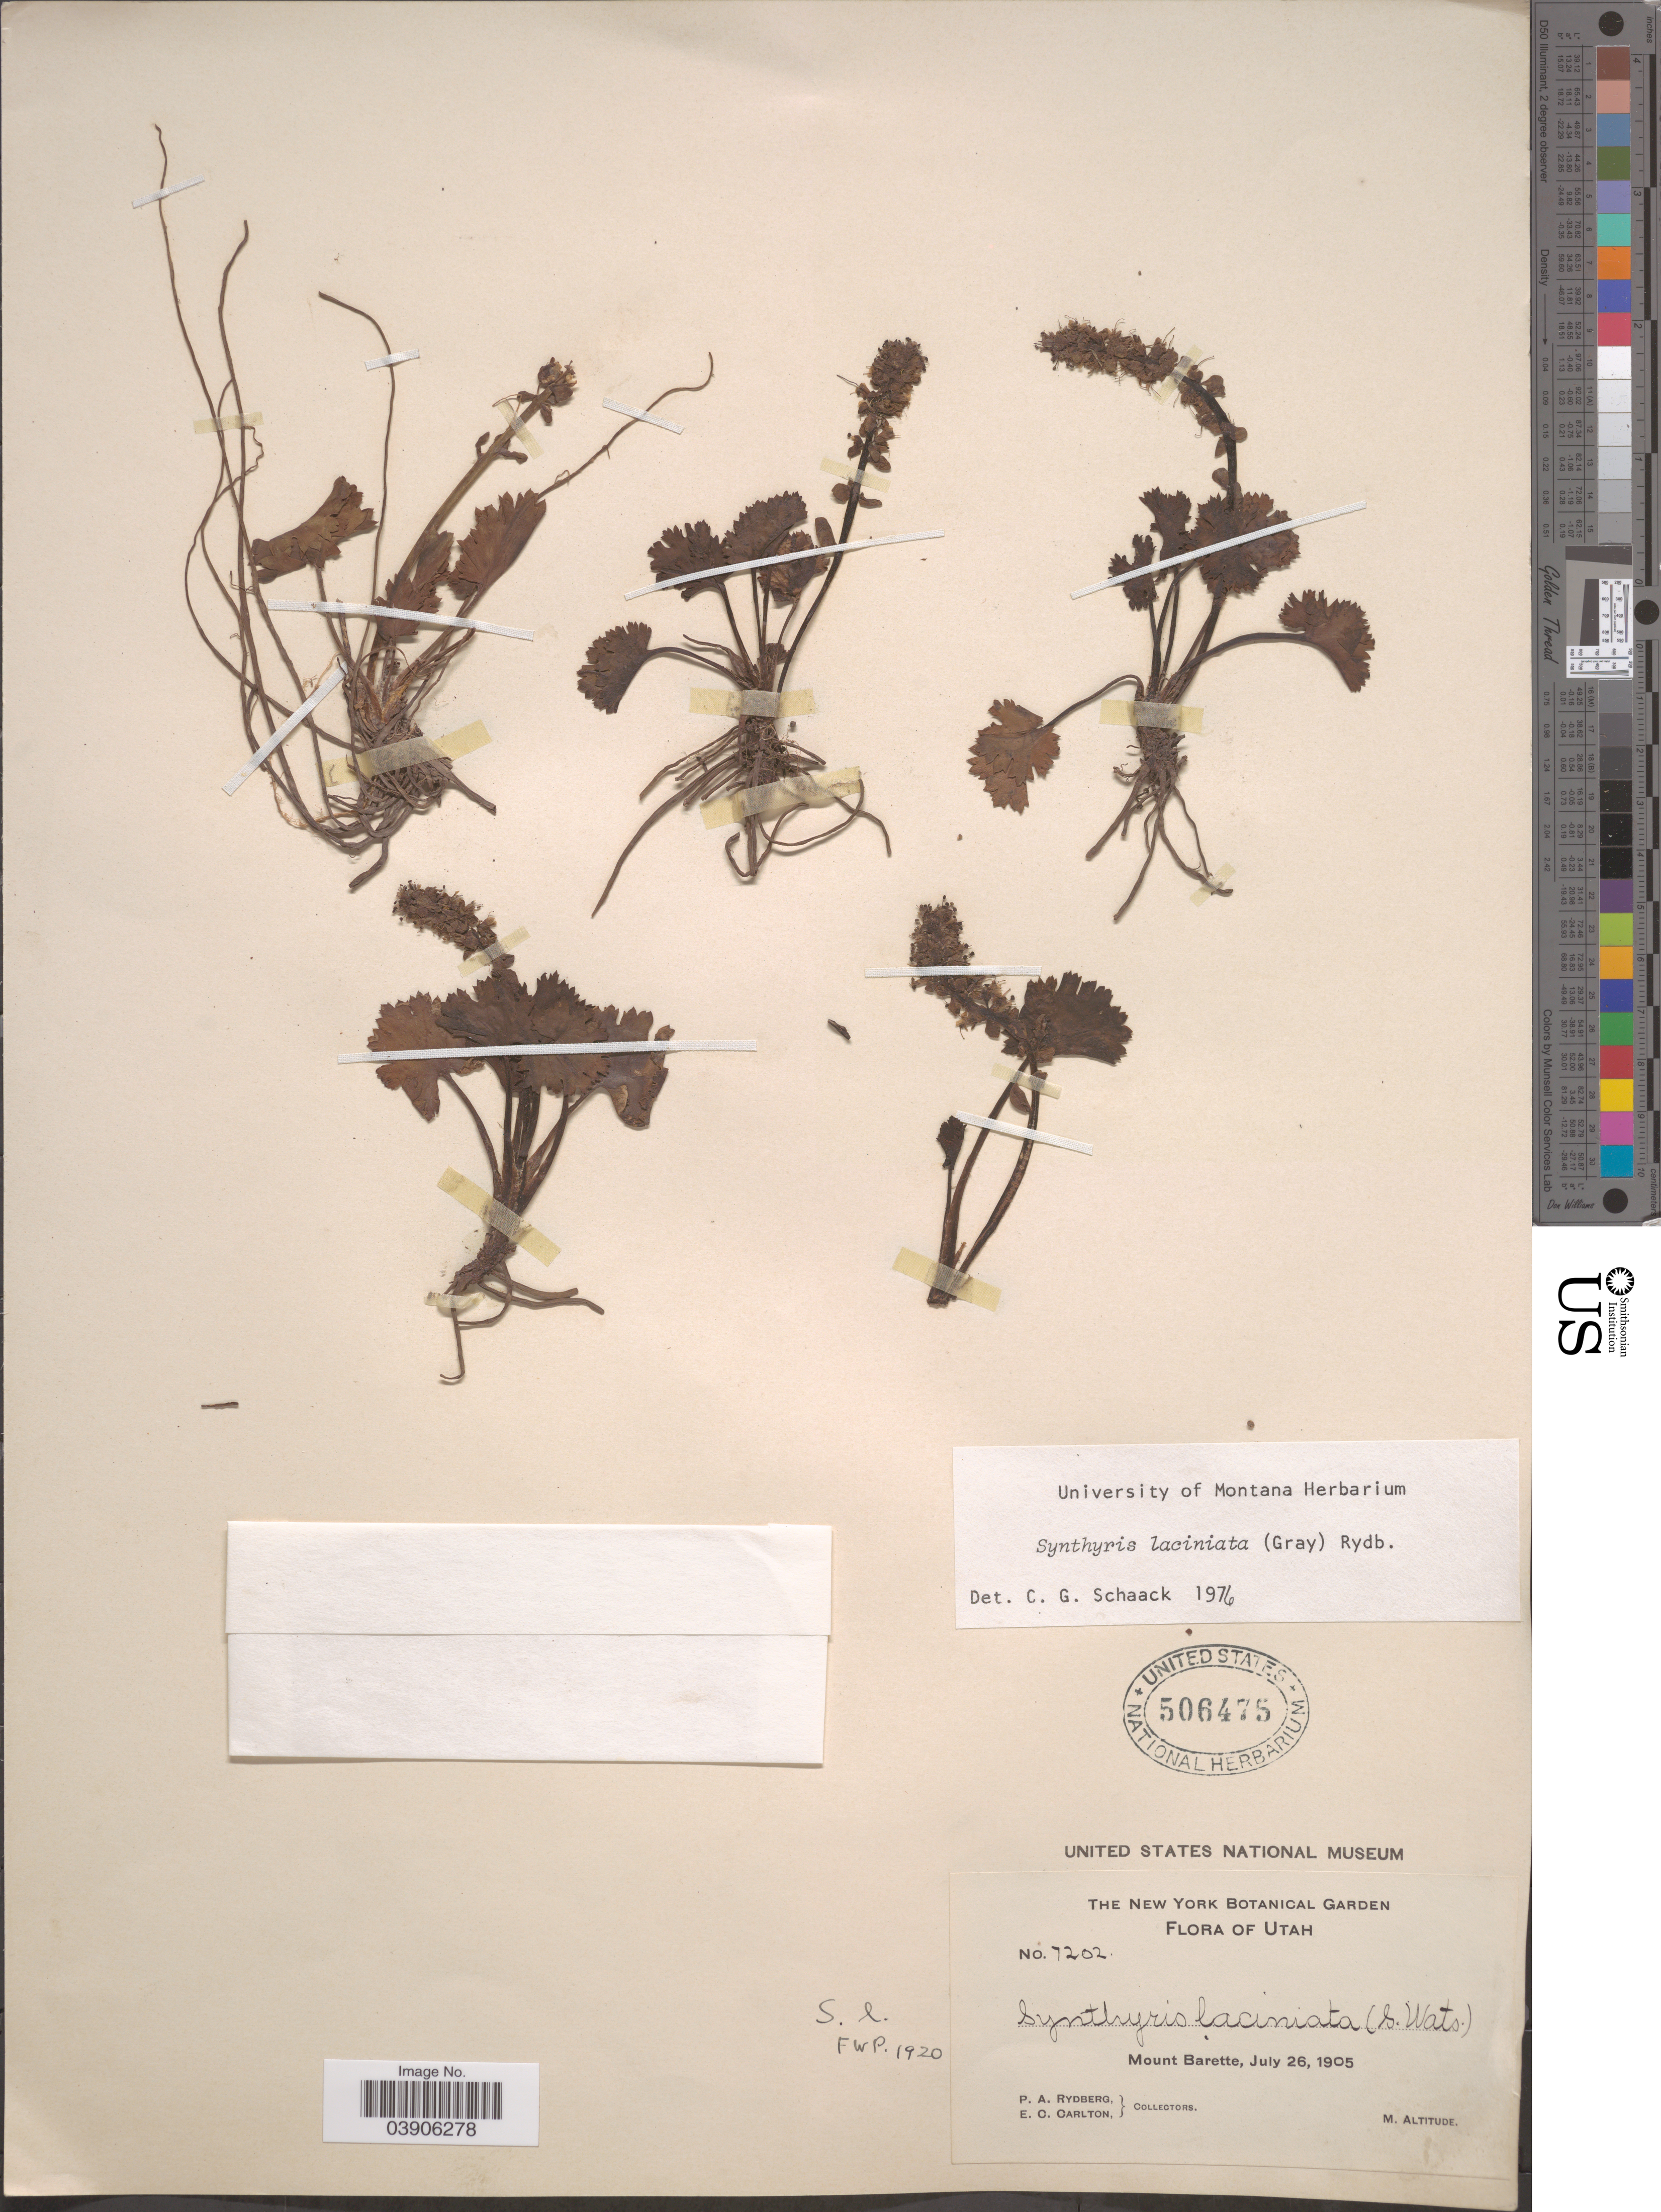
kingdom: Plantae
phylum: Tracheophyta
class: Magnoliopsida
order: Lamiales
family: Plantaginaceae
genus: Synthyris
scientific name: Synthyris laciniata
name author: (A. Gray) Rydb.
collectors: P. A. Rydberg & E. Carlton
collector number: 7202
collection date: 1905-07-26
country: United States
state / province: Utah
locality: Mount Barette.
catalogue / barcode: US 506475